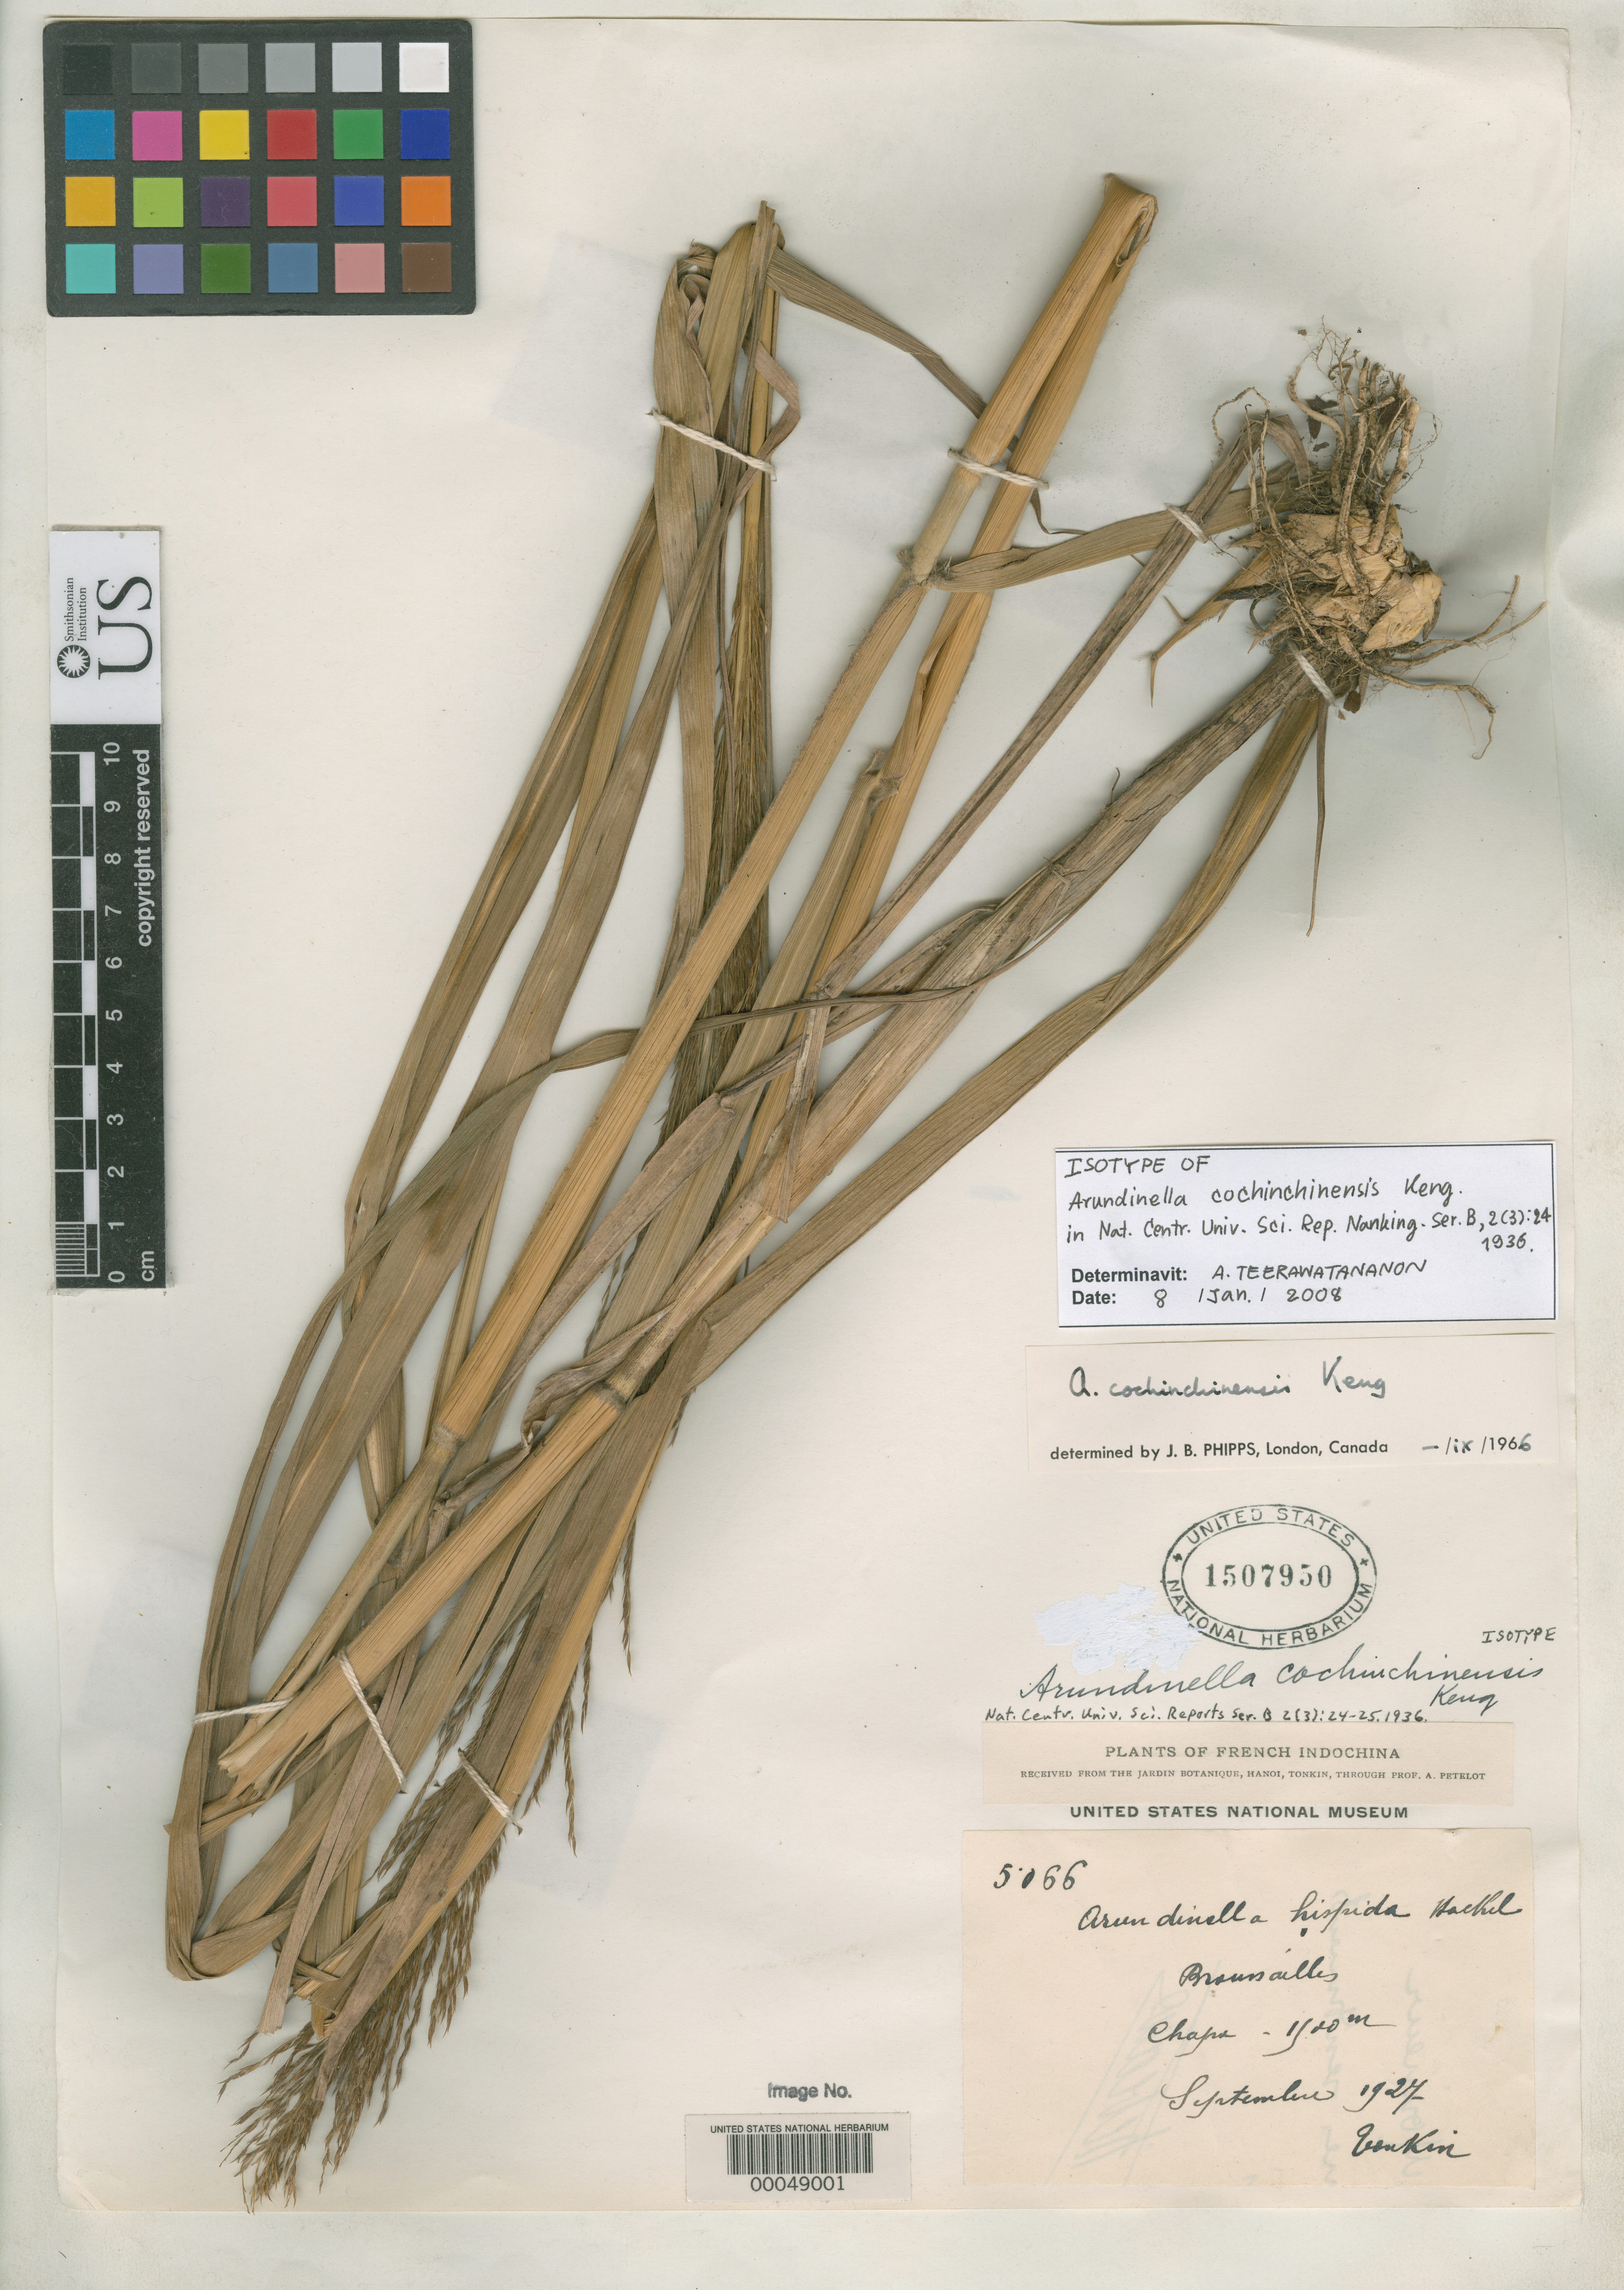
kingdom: Plantae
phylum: Tracheophyta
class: Liliopsida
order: Poales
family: Poaceae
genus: Arundinella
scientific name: Arundinella cochinchinensis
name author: Keng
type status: Isotype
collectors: A. Petelot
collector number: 5066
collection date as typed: Sep 1927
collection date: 1927-09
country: Vietnam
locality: Chapa.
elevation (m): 1500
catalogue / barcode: US 1507950